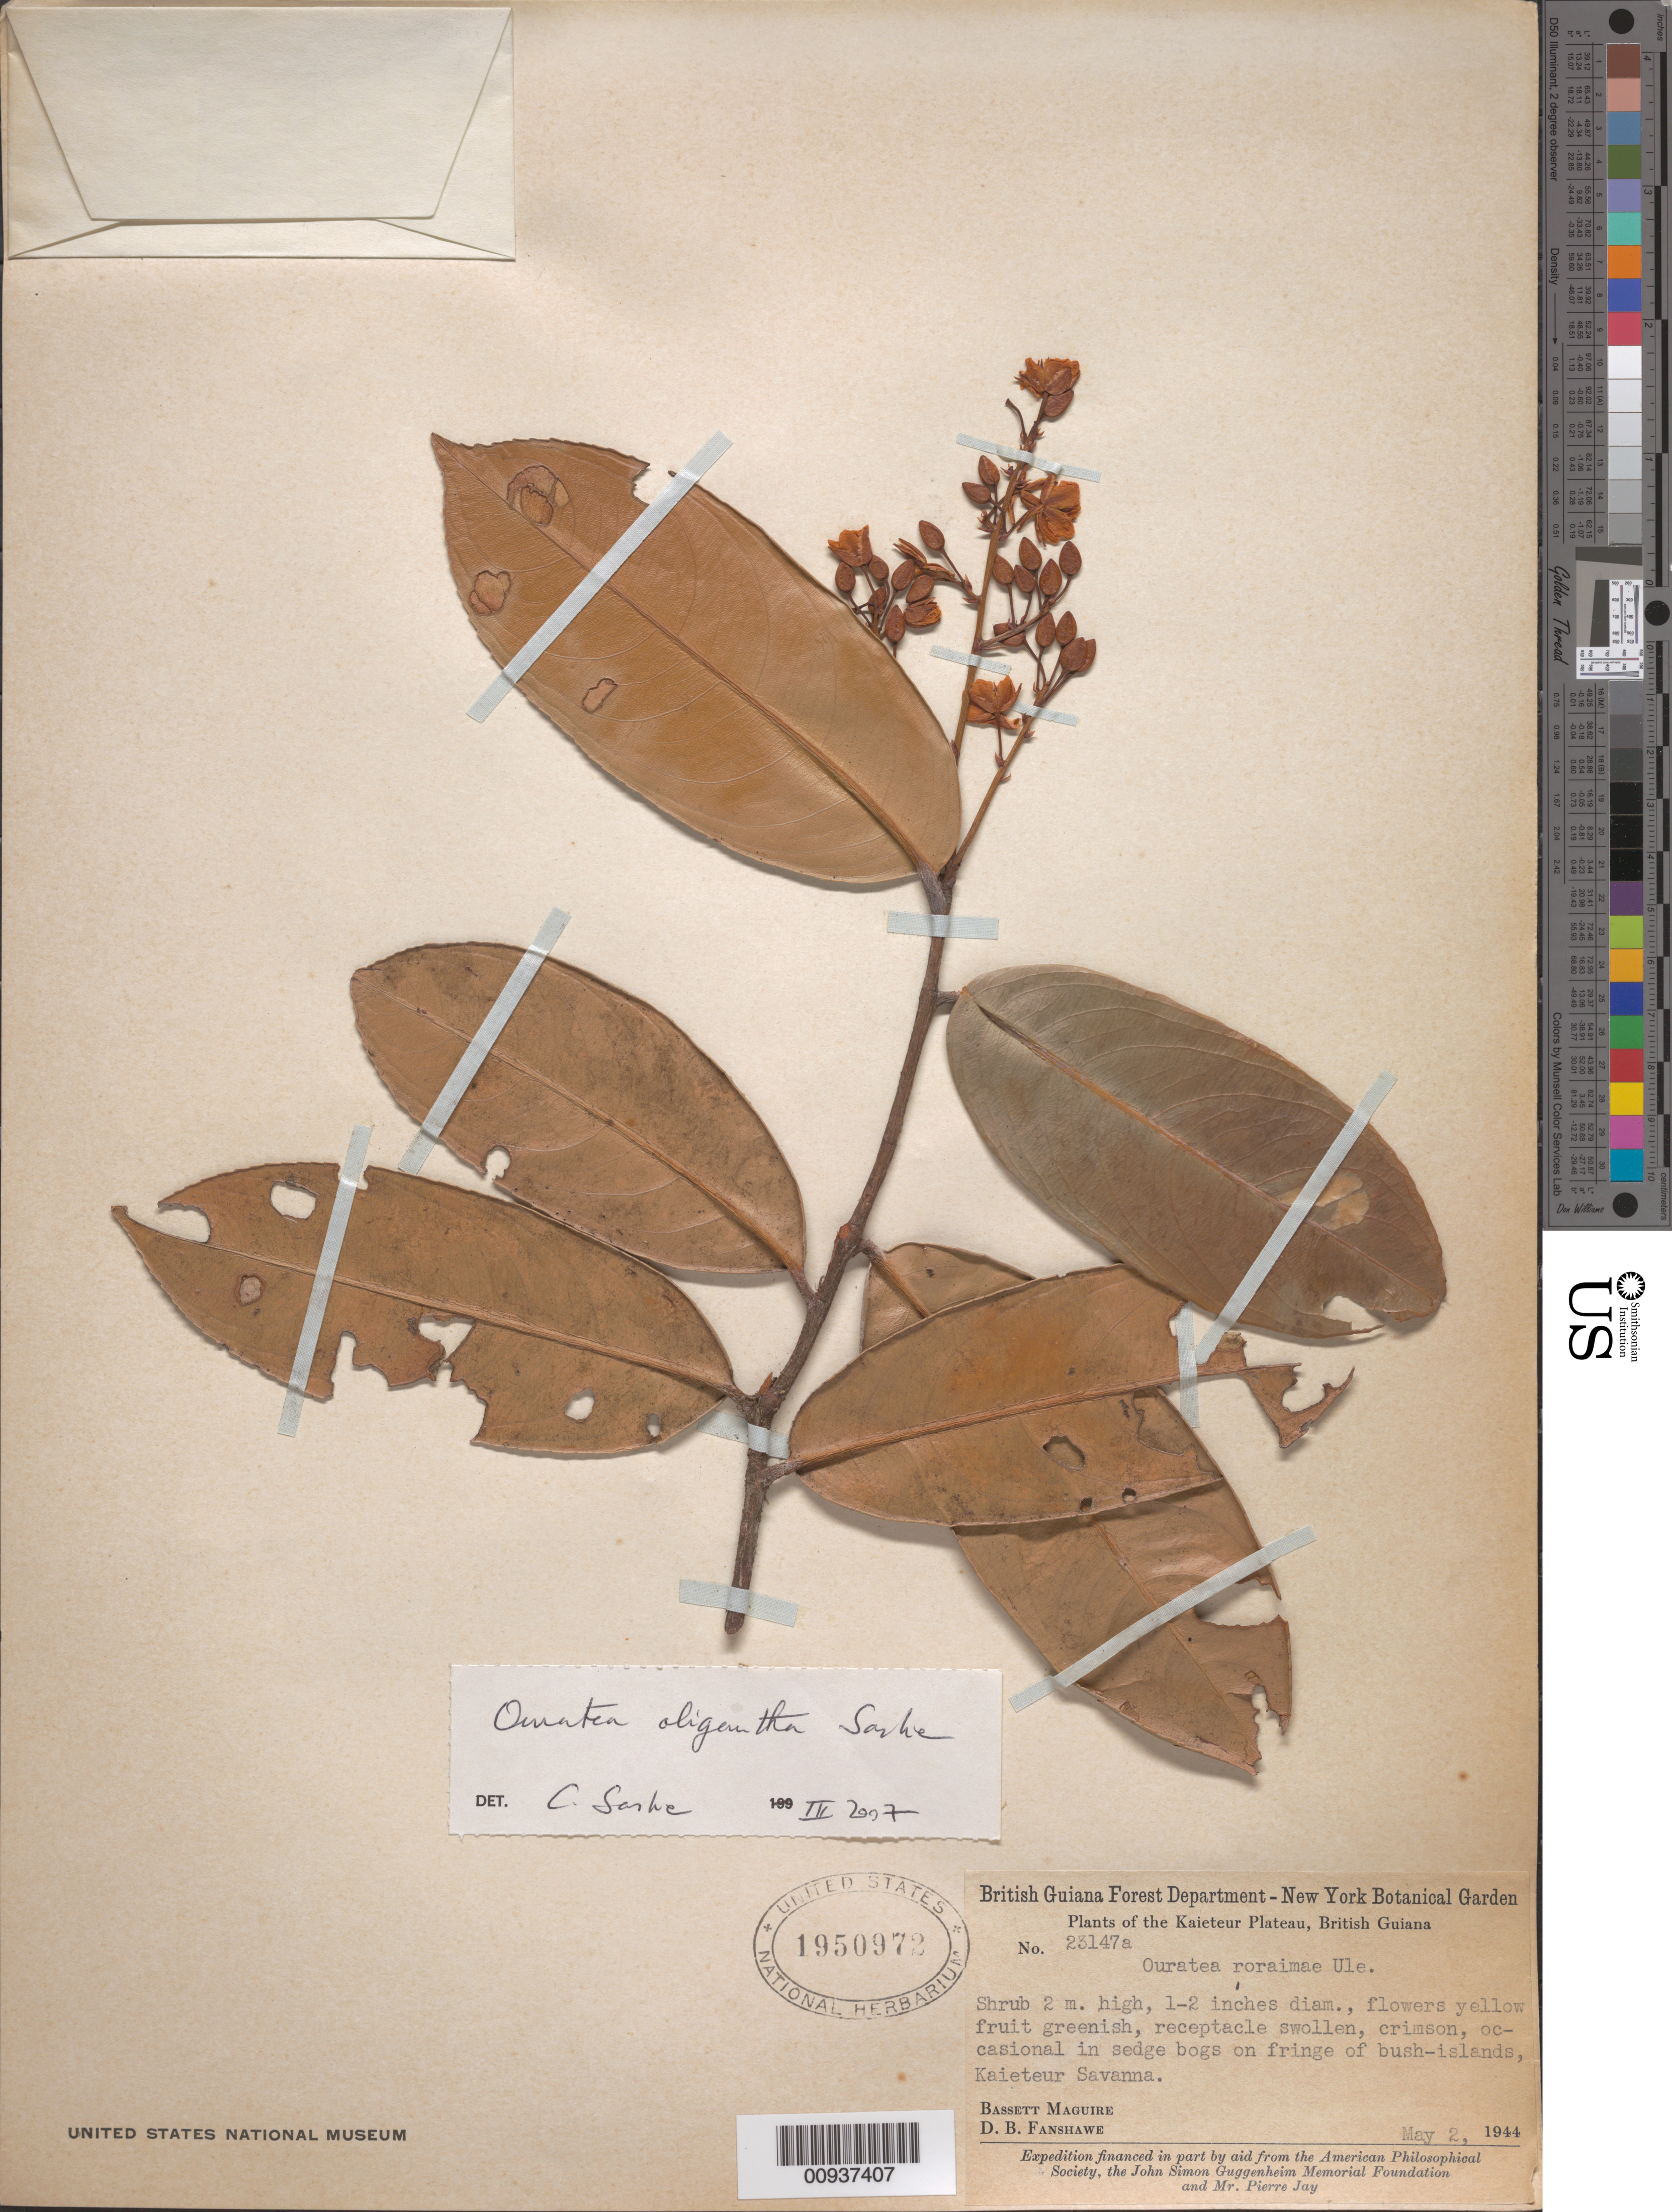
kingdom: Plantae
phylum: Tracheophyta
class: Magnoliopsida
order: Malpighiales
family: Ochnaceae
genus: Ouratea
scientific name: Ouratea oligantha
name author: Steyerm. ex Sastre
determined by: Sastre, C. H. L.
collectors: B. Maguire & D. B. Fanshawe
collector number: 23147 a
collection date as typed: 2-May-44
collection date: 1944-05-02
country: Guyana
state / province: Potaro-Siparuni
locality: Kaieteur Plateau, Potaro River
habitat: Sedge bogs on fringe of bush-islands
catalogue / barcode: US 1950972